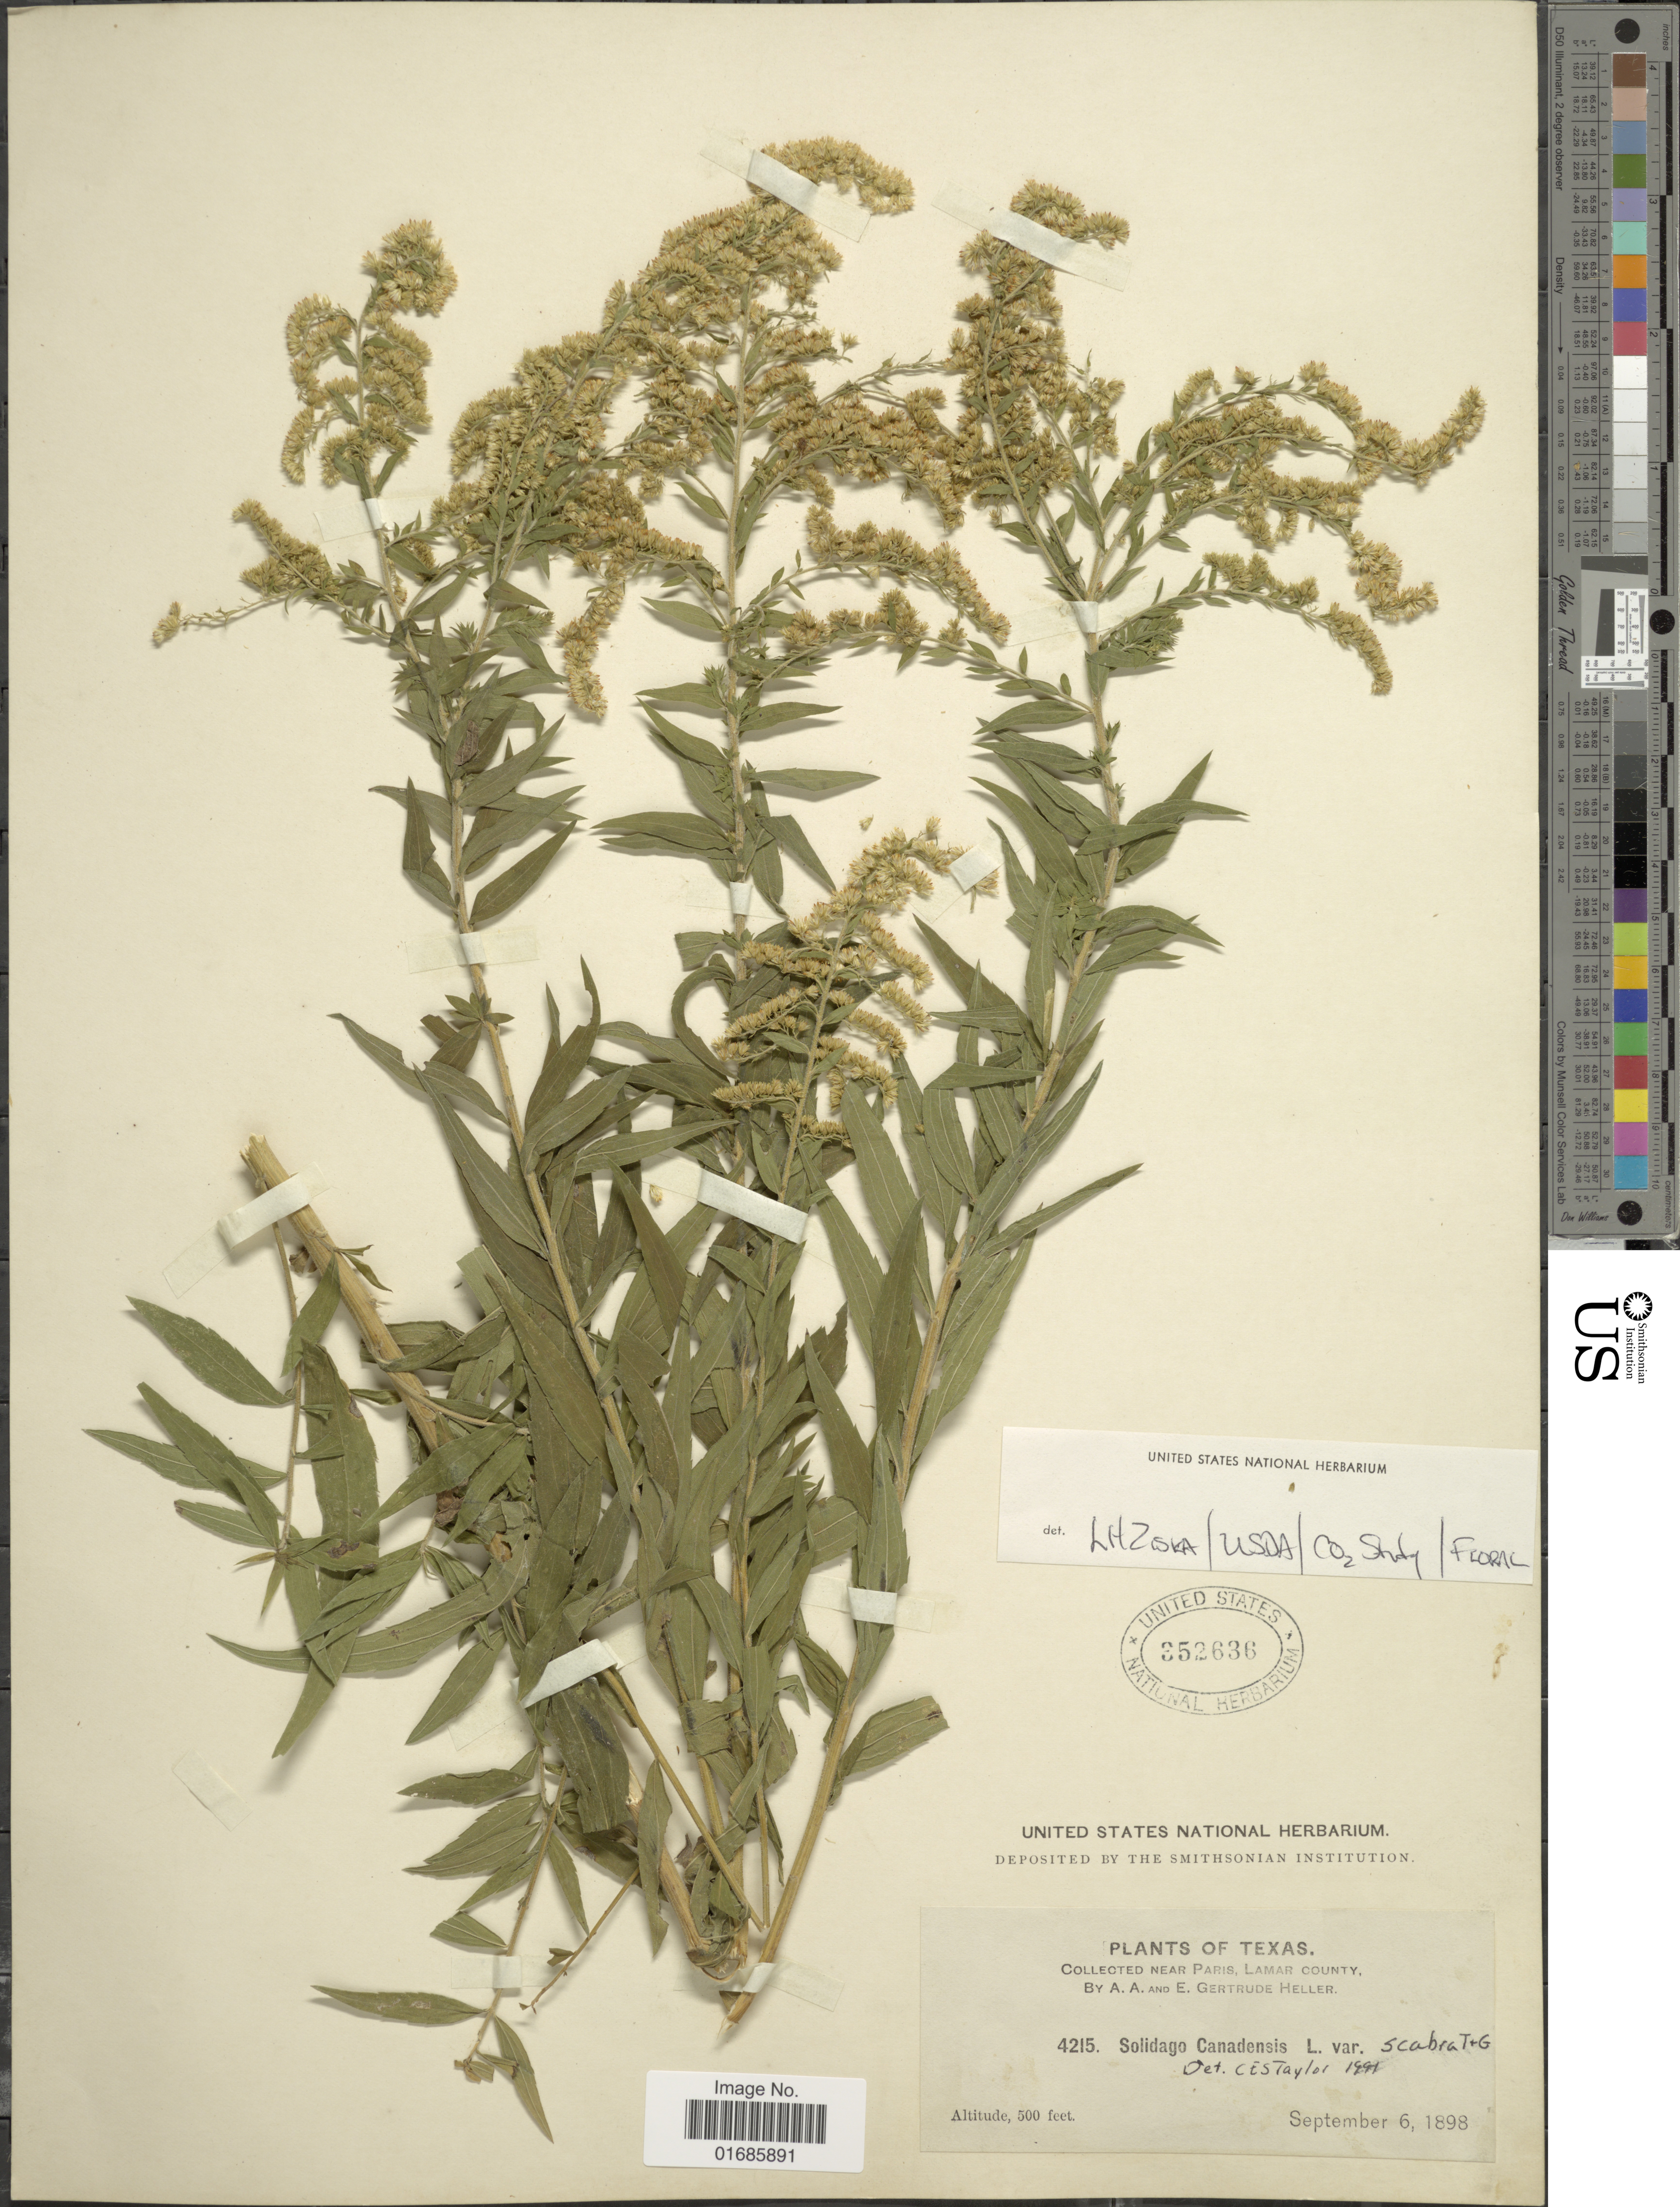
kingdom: Plantae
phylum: Tracheophyta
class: Magnoliopsida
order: Asterales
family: Asteraceae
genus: Solidago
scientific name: Solidago canadensis var. scabra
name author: (Muhl. ex Willd.) Torr. & A. Gray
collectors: A. A. Heller & E. G. Heller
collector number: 4215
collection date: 1898-09-06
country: United States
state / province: Texas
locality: Near Paris, Lamar County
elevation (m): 152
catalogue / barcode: US 352636